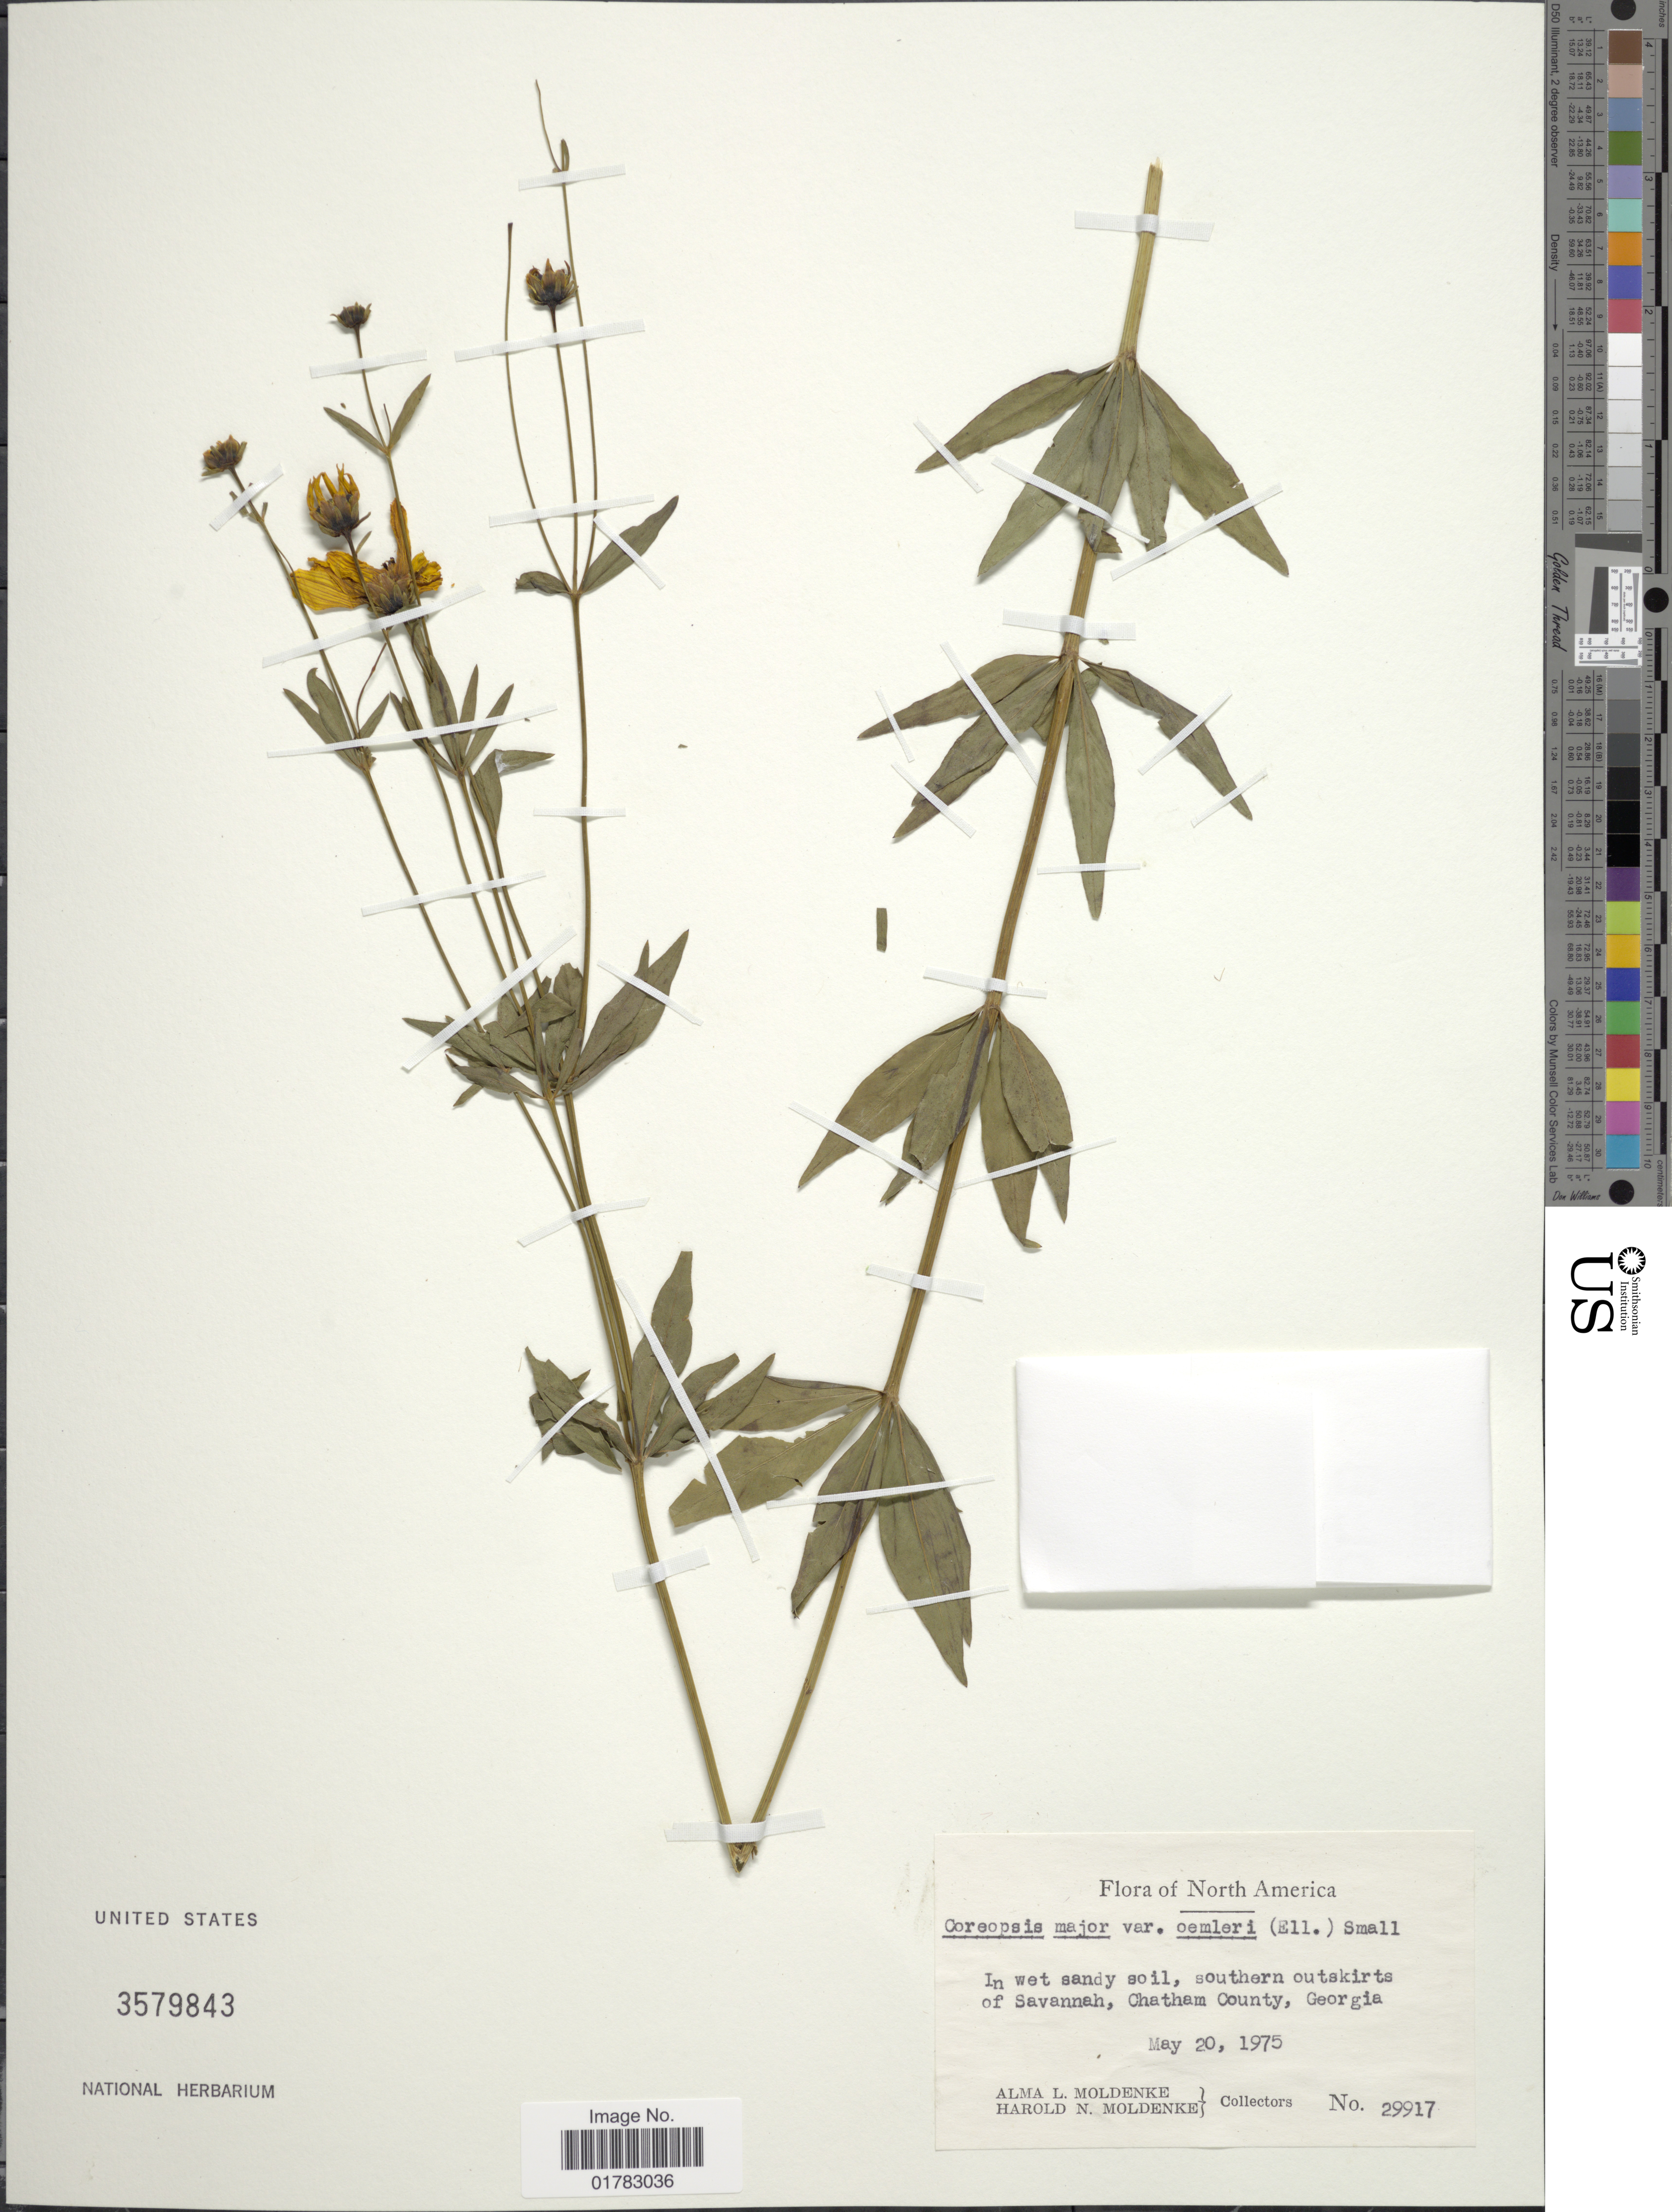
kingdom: Plantae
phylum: Tracheophyta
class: Magnoliopsida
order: Asterales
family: Asteraceae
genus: Coreopsis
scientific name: Coreopsis major var. stellata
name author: (Nutt.) Torr. & A. Gray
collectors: A. L. Moldenke & H. N. Moldenke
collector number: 29917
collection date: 1975-05-20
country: United States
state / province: Georgia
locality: North America, southern side of Savannah, Chatham County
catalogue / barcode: US 3579843